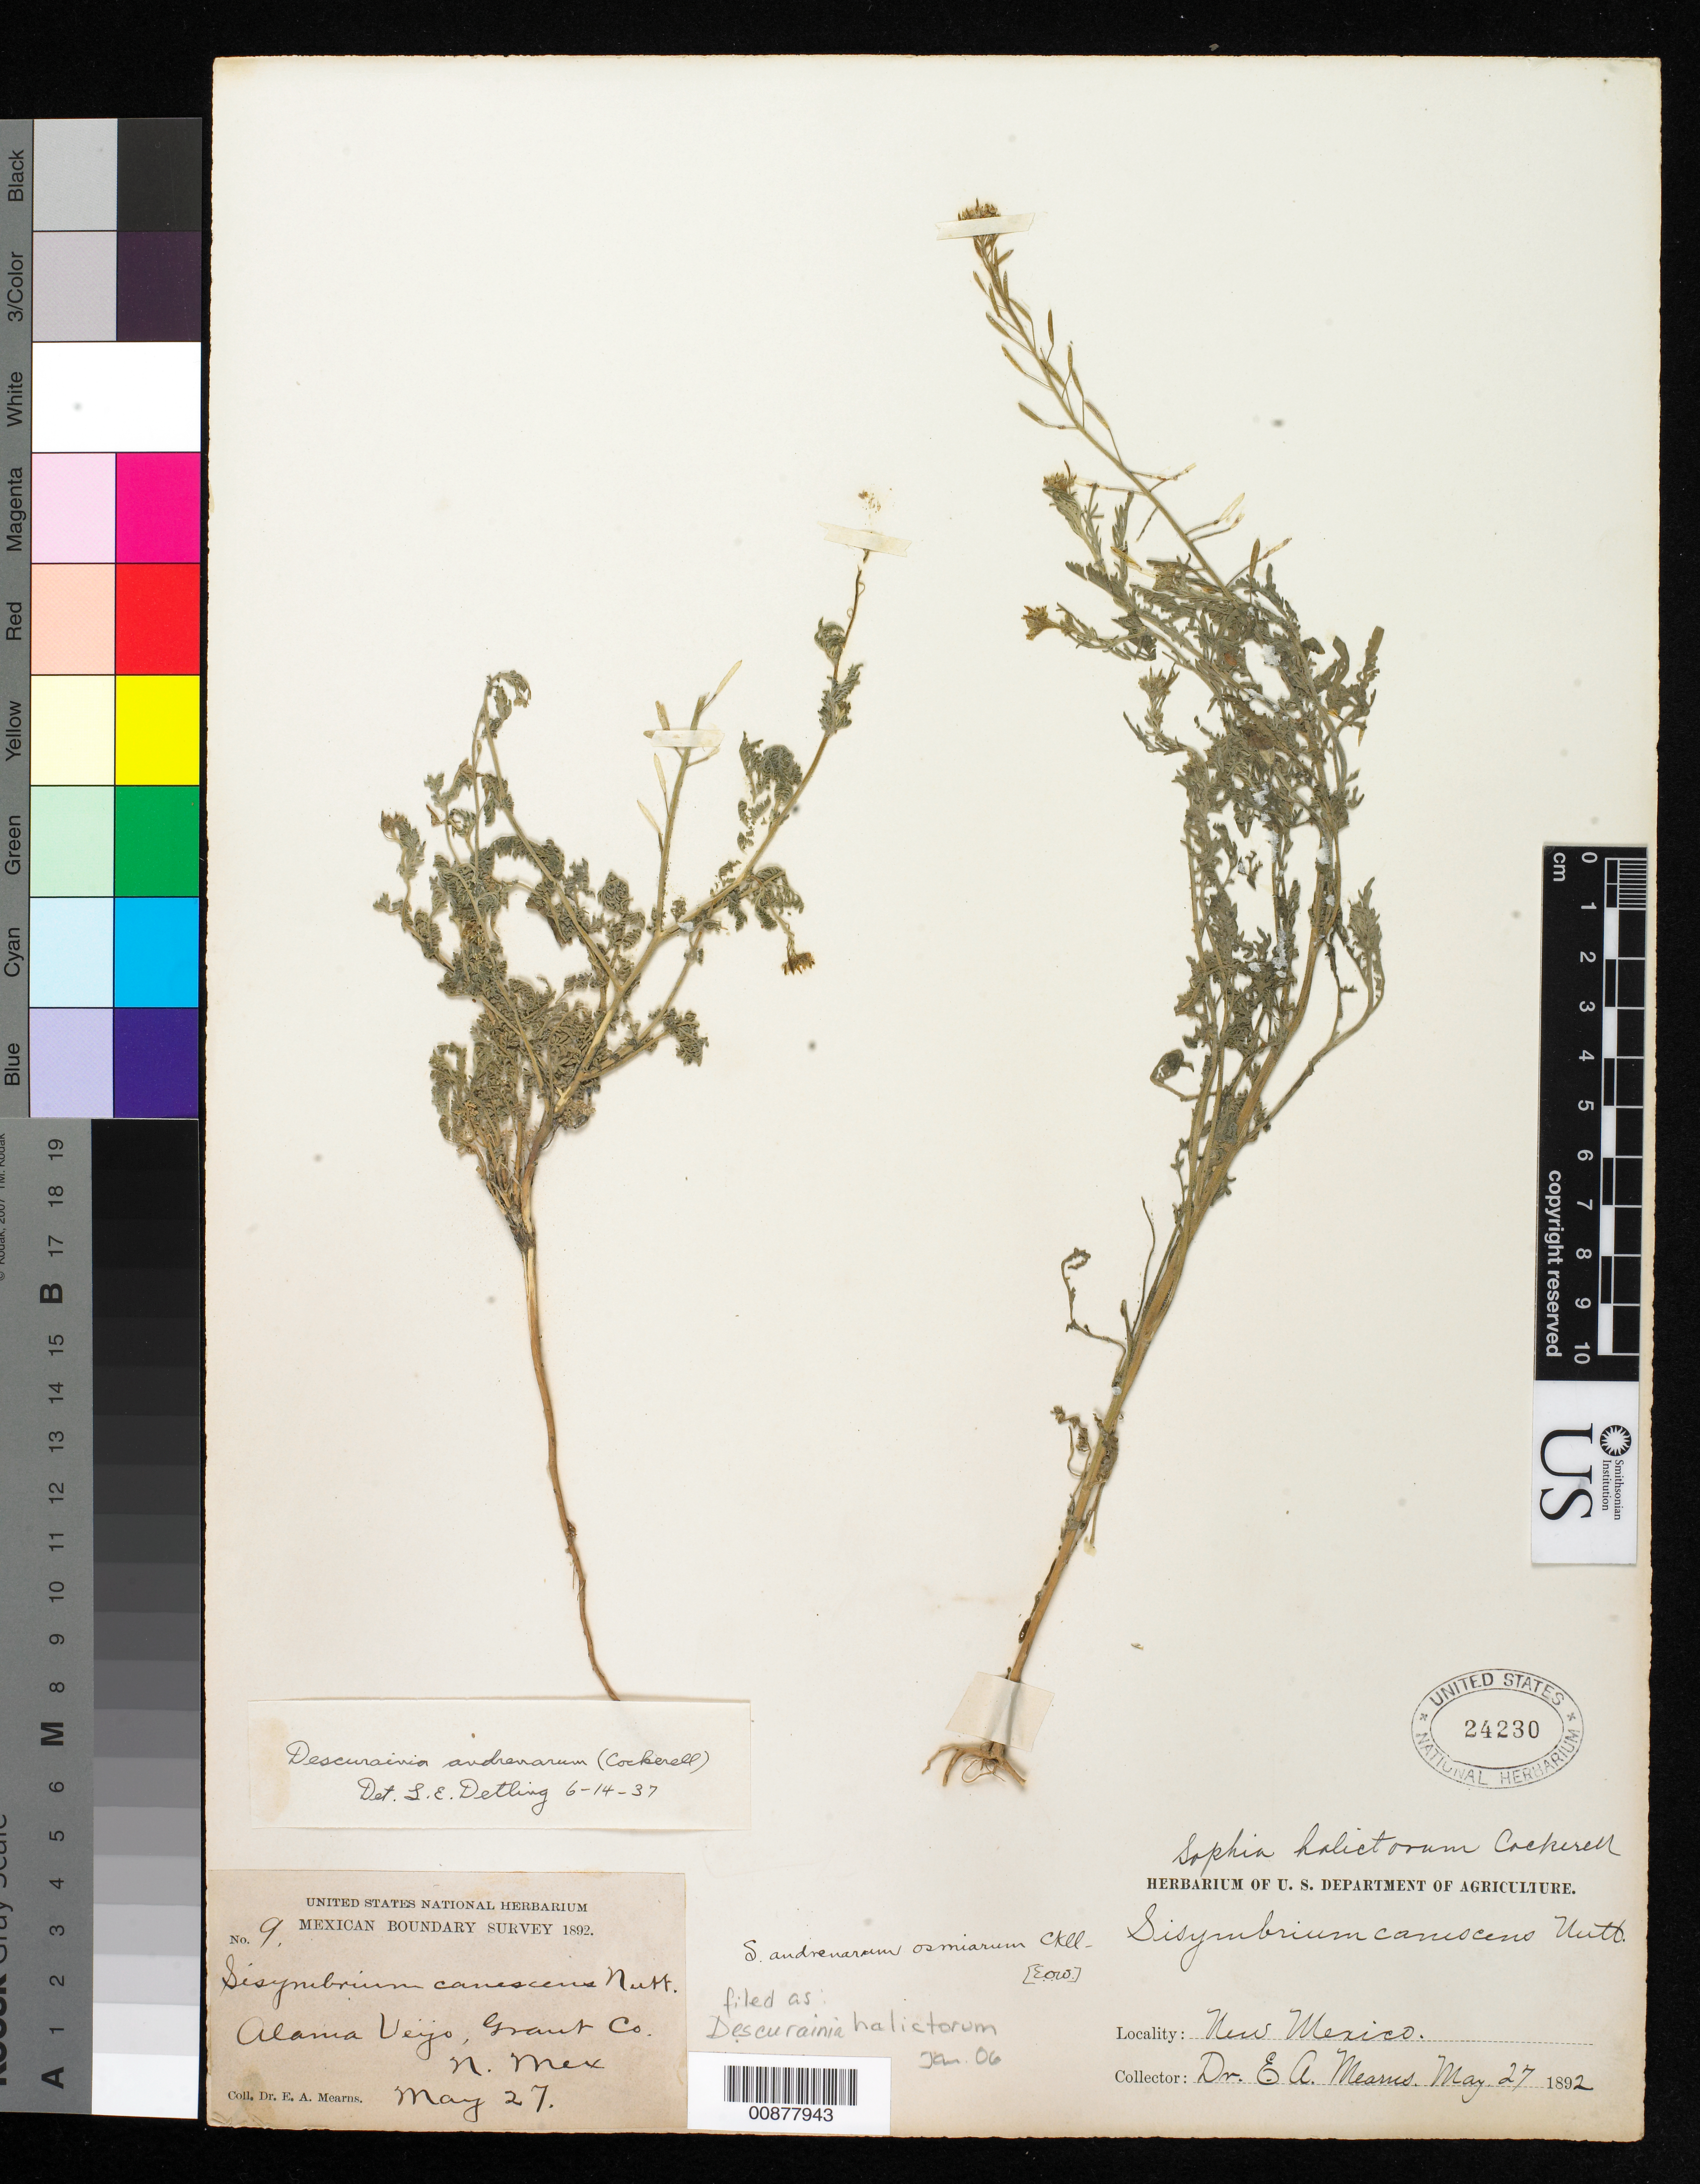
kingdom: Plantae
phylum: Tracheophyta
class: Magnoliopsida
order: Brassicales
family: Brassicaceae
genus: Descurainia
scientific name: Descurainia halictorum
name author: (Cockerell) O.E. Schulz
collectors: E. A. Mearns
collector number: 9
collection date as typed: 27 May 1892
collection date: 1892-05-27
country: United States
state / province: New Mexico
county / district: Grant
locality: Alamo Viejo, Grant County, New Mexico.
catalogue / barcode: US 24230